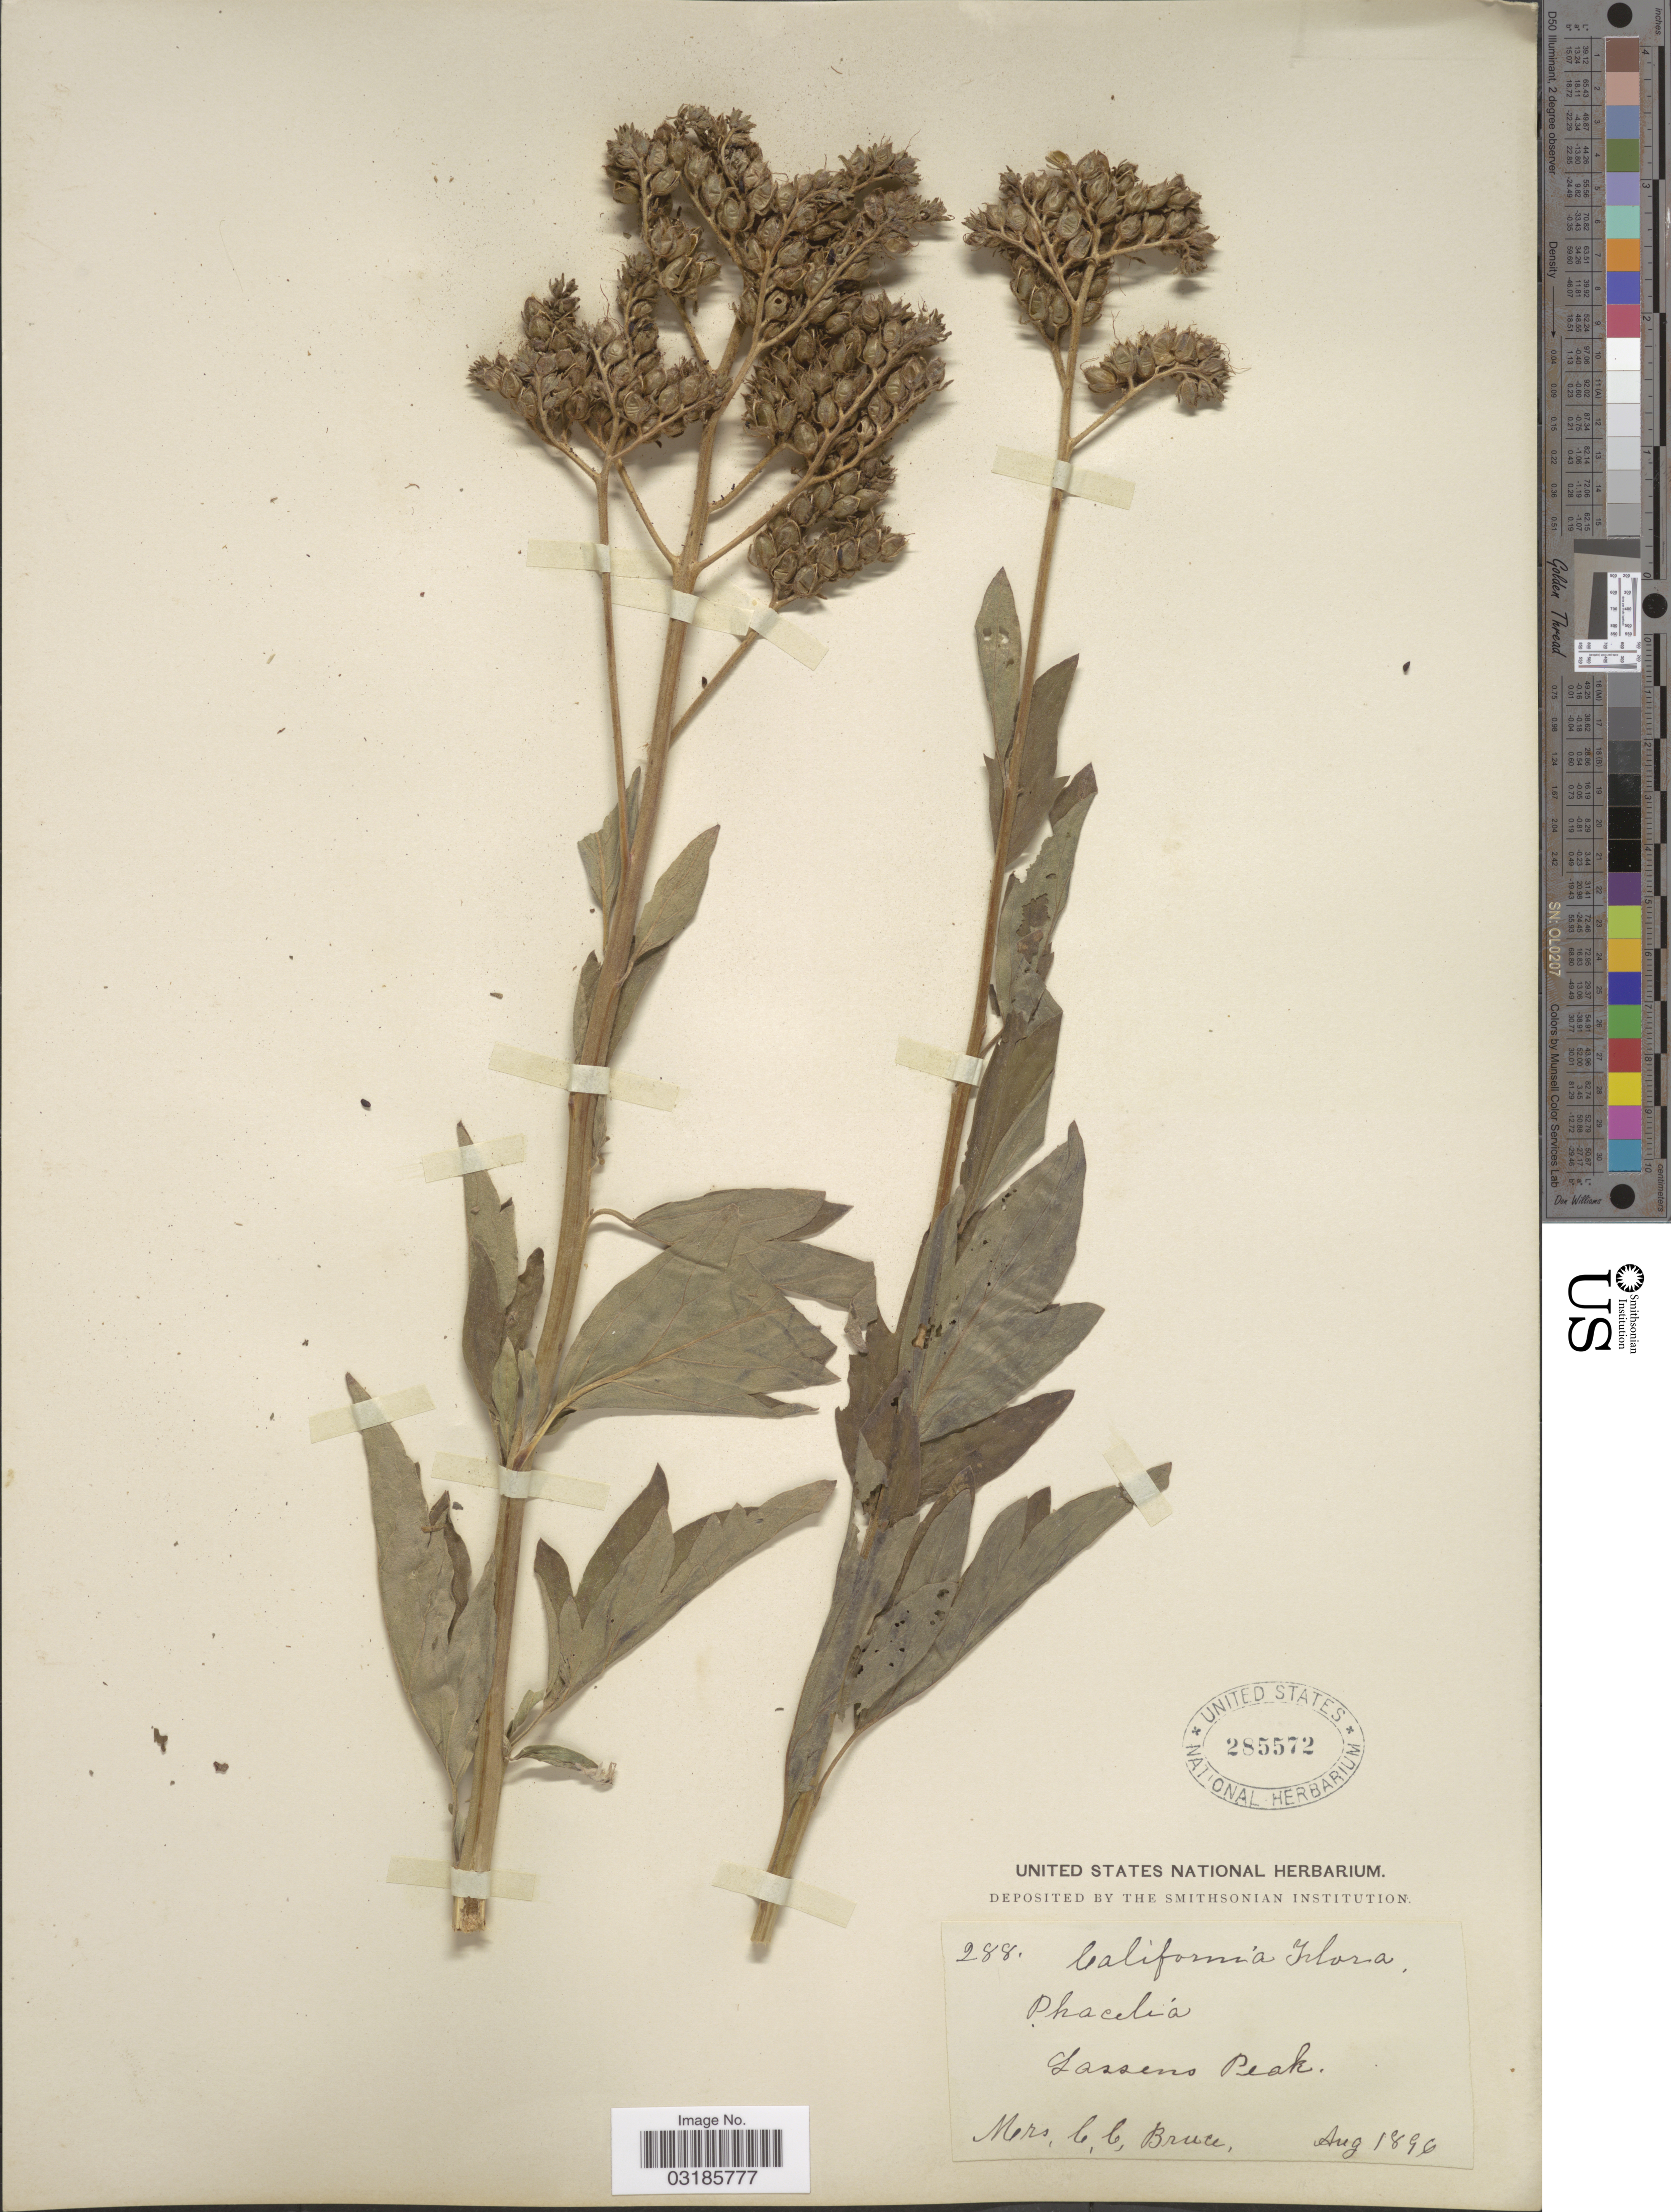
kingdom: Plantae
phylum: Tracheophyta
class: Magnoliopsida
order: Boraginales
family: Hydrophyllaceae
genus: Phacelia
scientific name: Phacelia procera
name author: A. Gray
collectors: C. Bruce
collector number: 288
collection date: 1896-08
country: United States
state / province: California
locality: Lassens Peak.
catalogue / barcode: US 285572